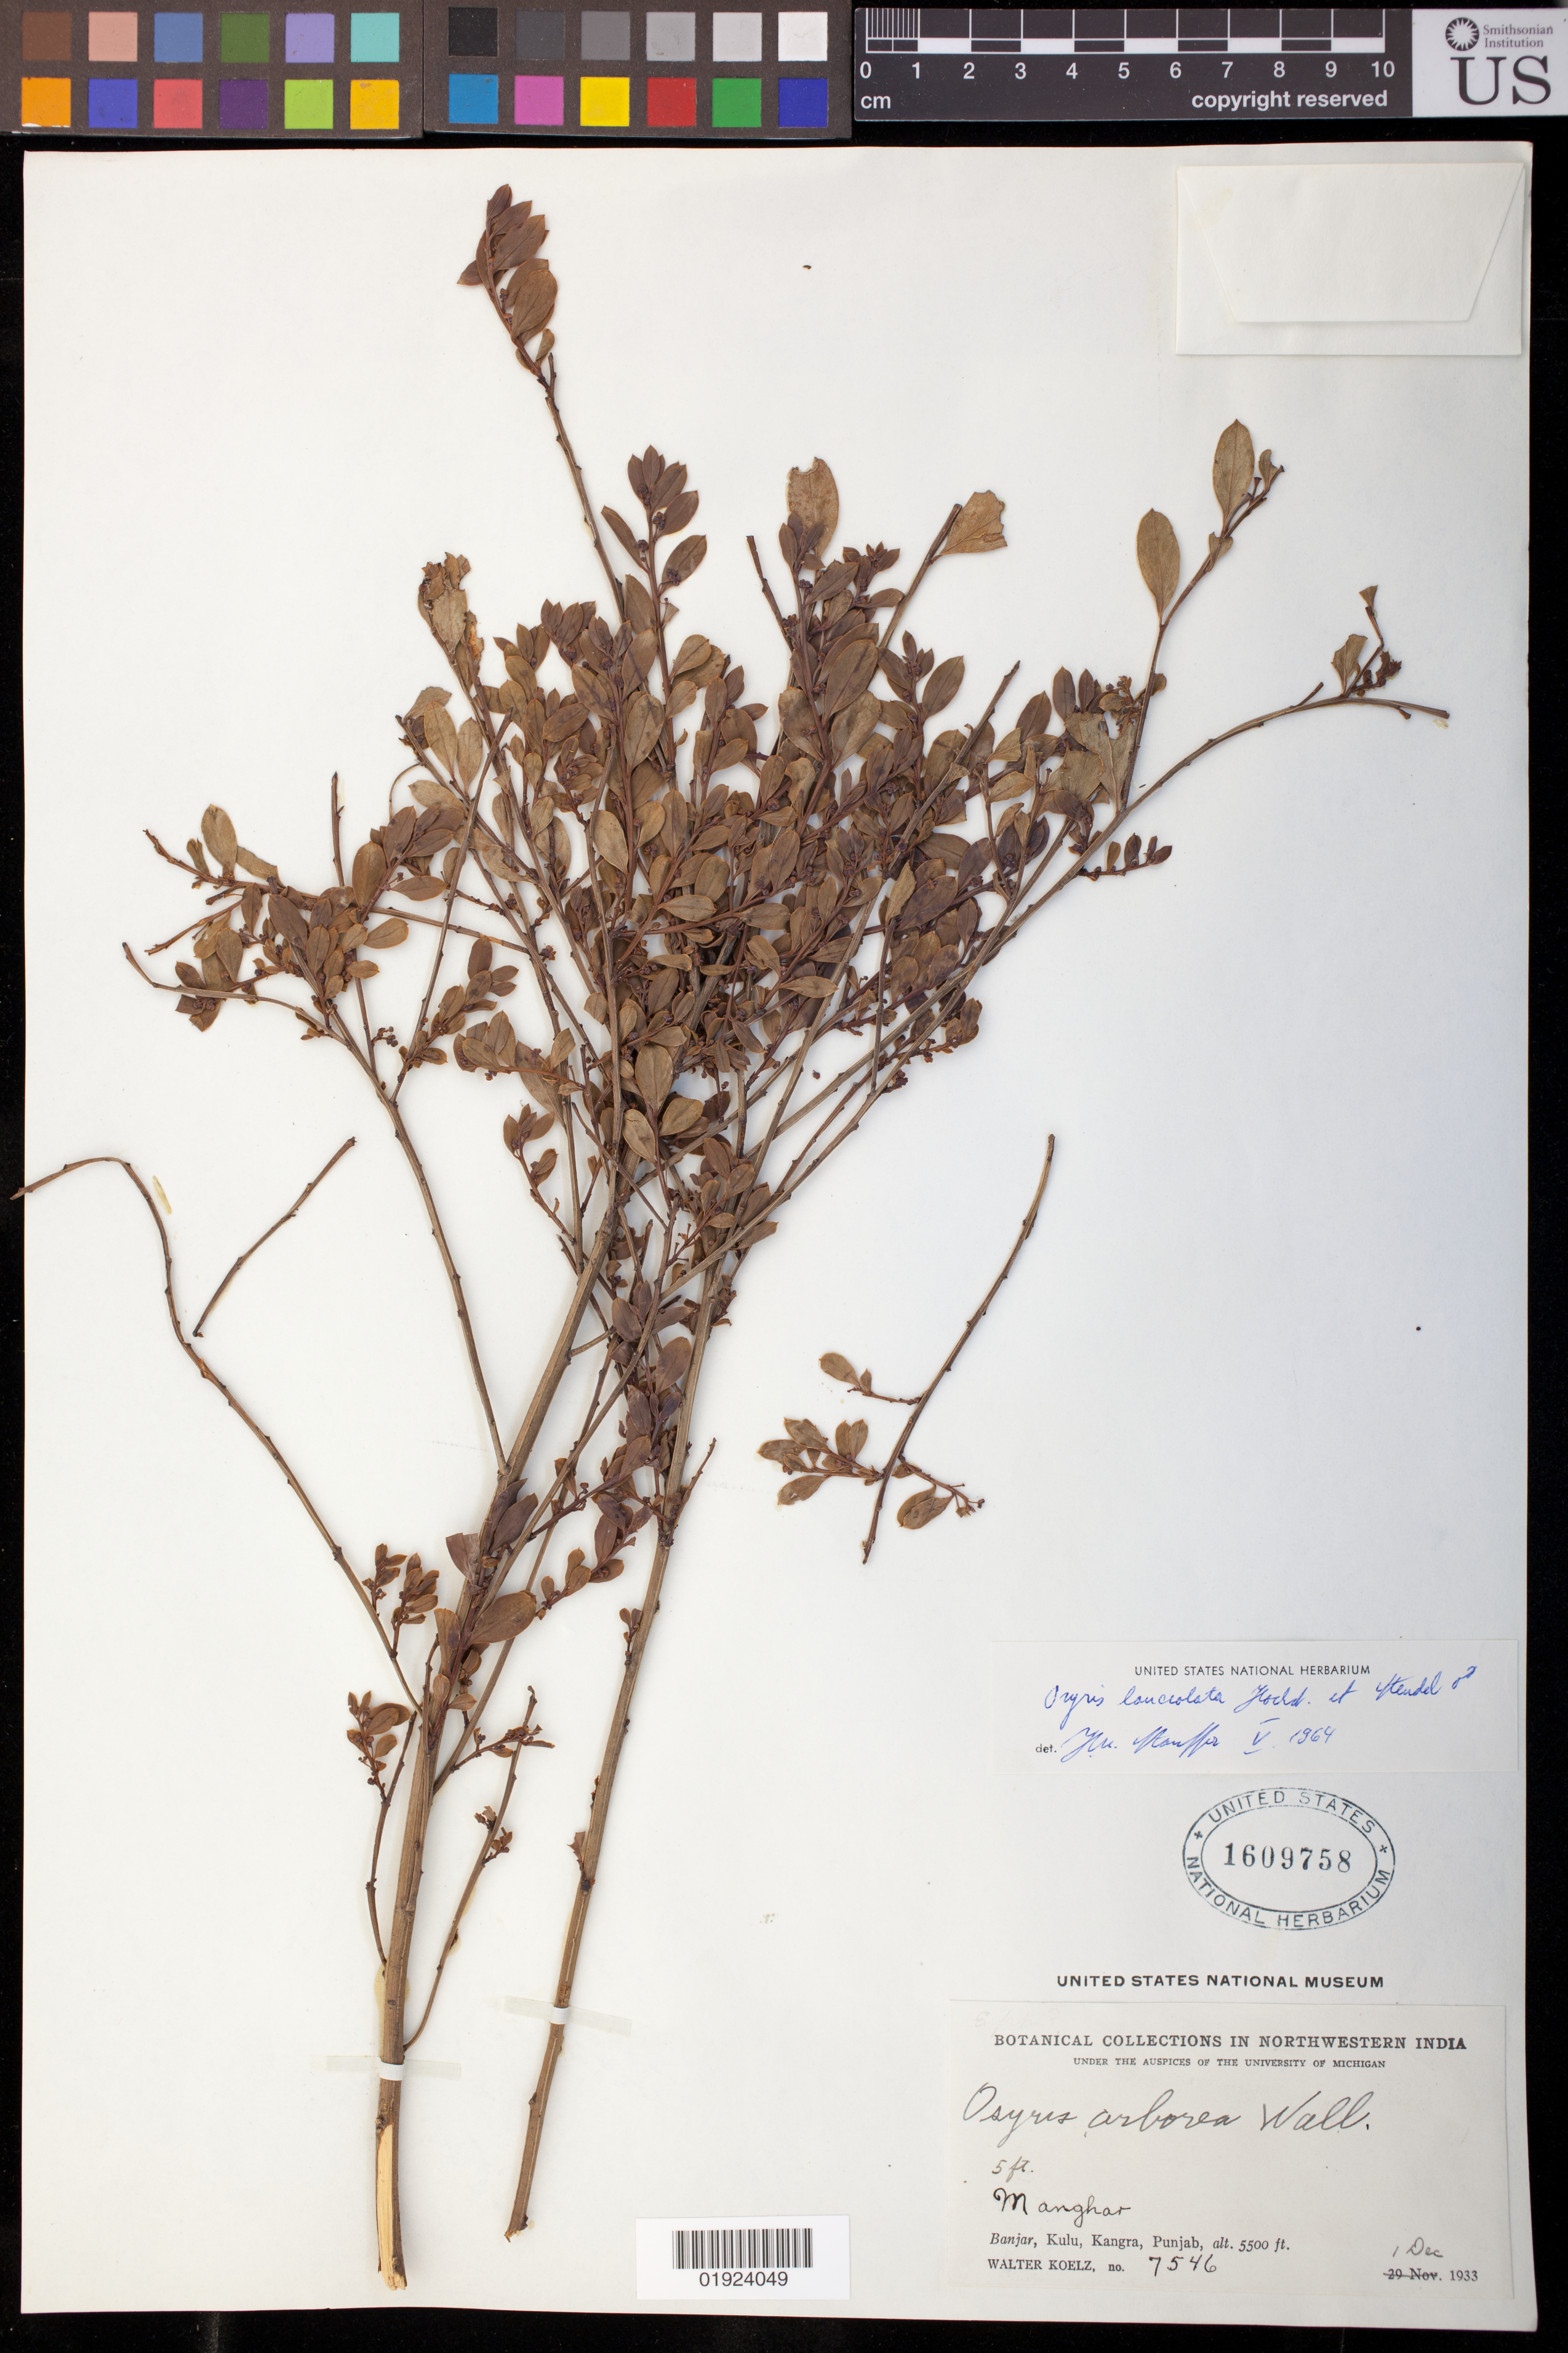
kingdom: Plantae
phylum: Tracheophyta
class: Magnoliopsida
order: Santalales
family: Santalaceae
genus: Osyris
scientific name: Osyris quadripartita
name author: Salzm. ex Decne.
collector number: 7546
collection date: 1933-12-01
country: India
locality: Manghar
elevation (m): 1676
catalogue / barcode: US 1609758